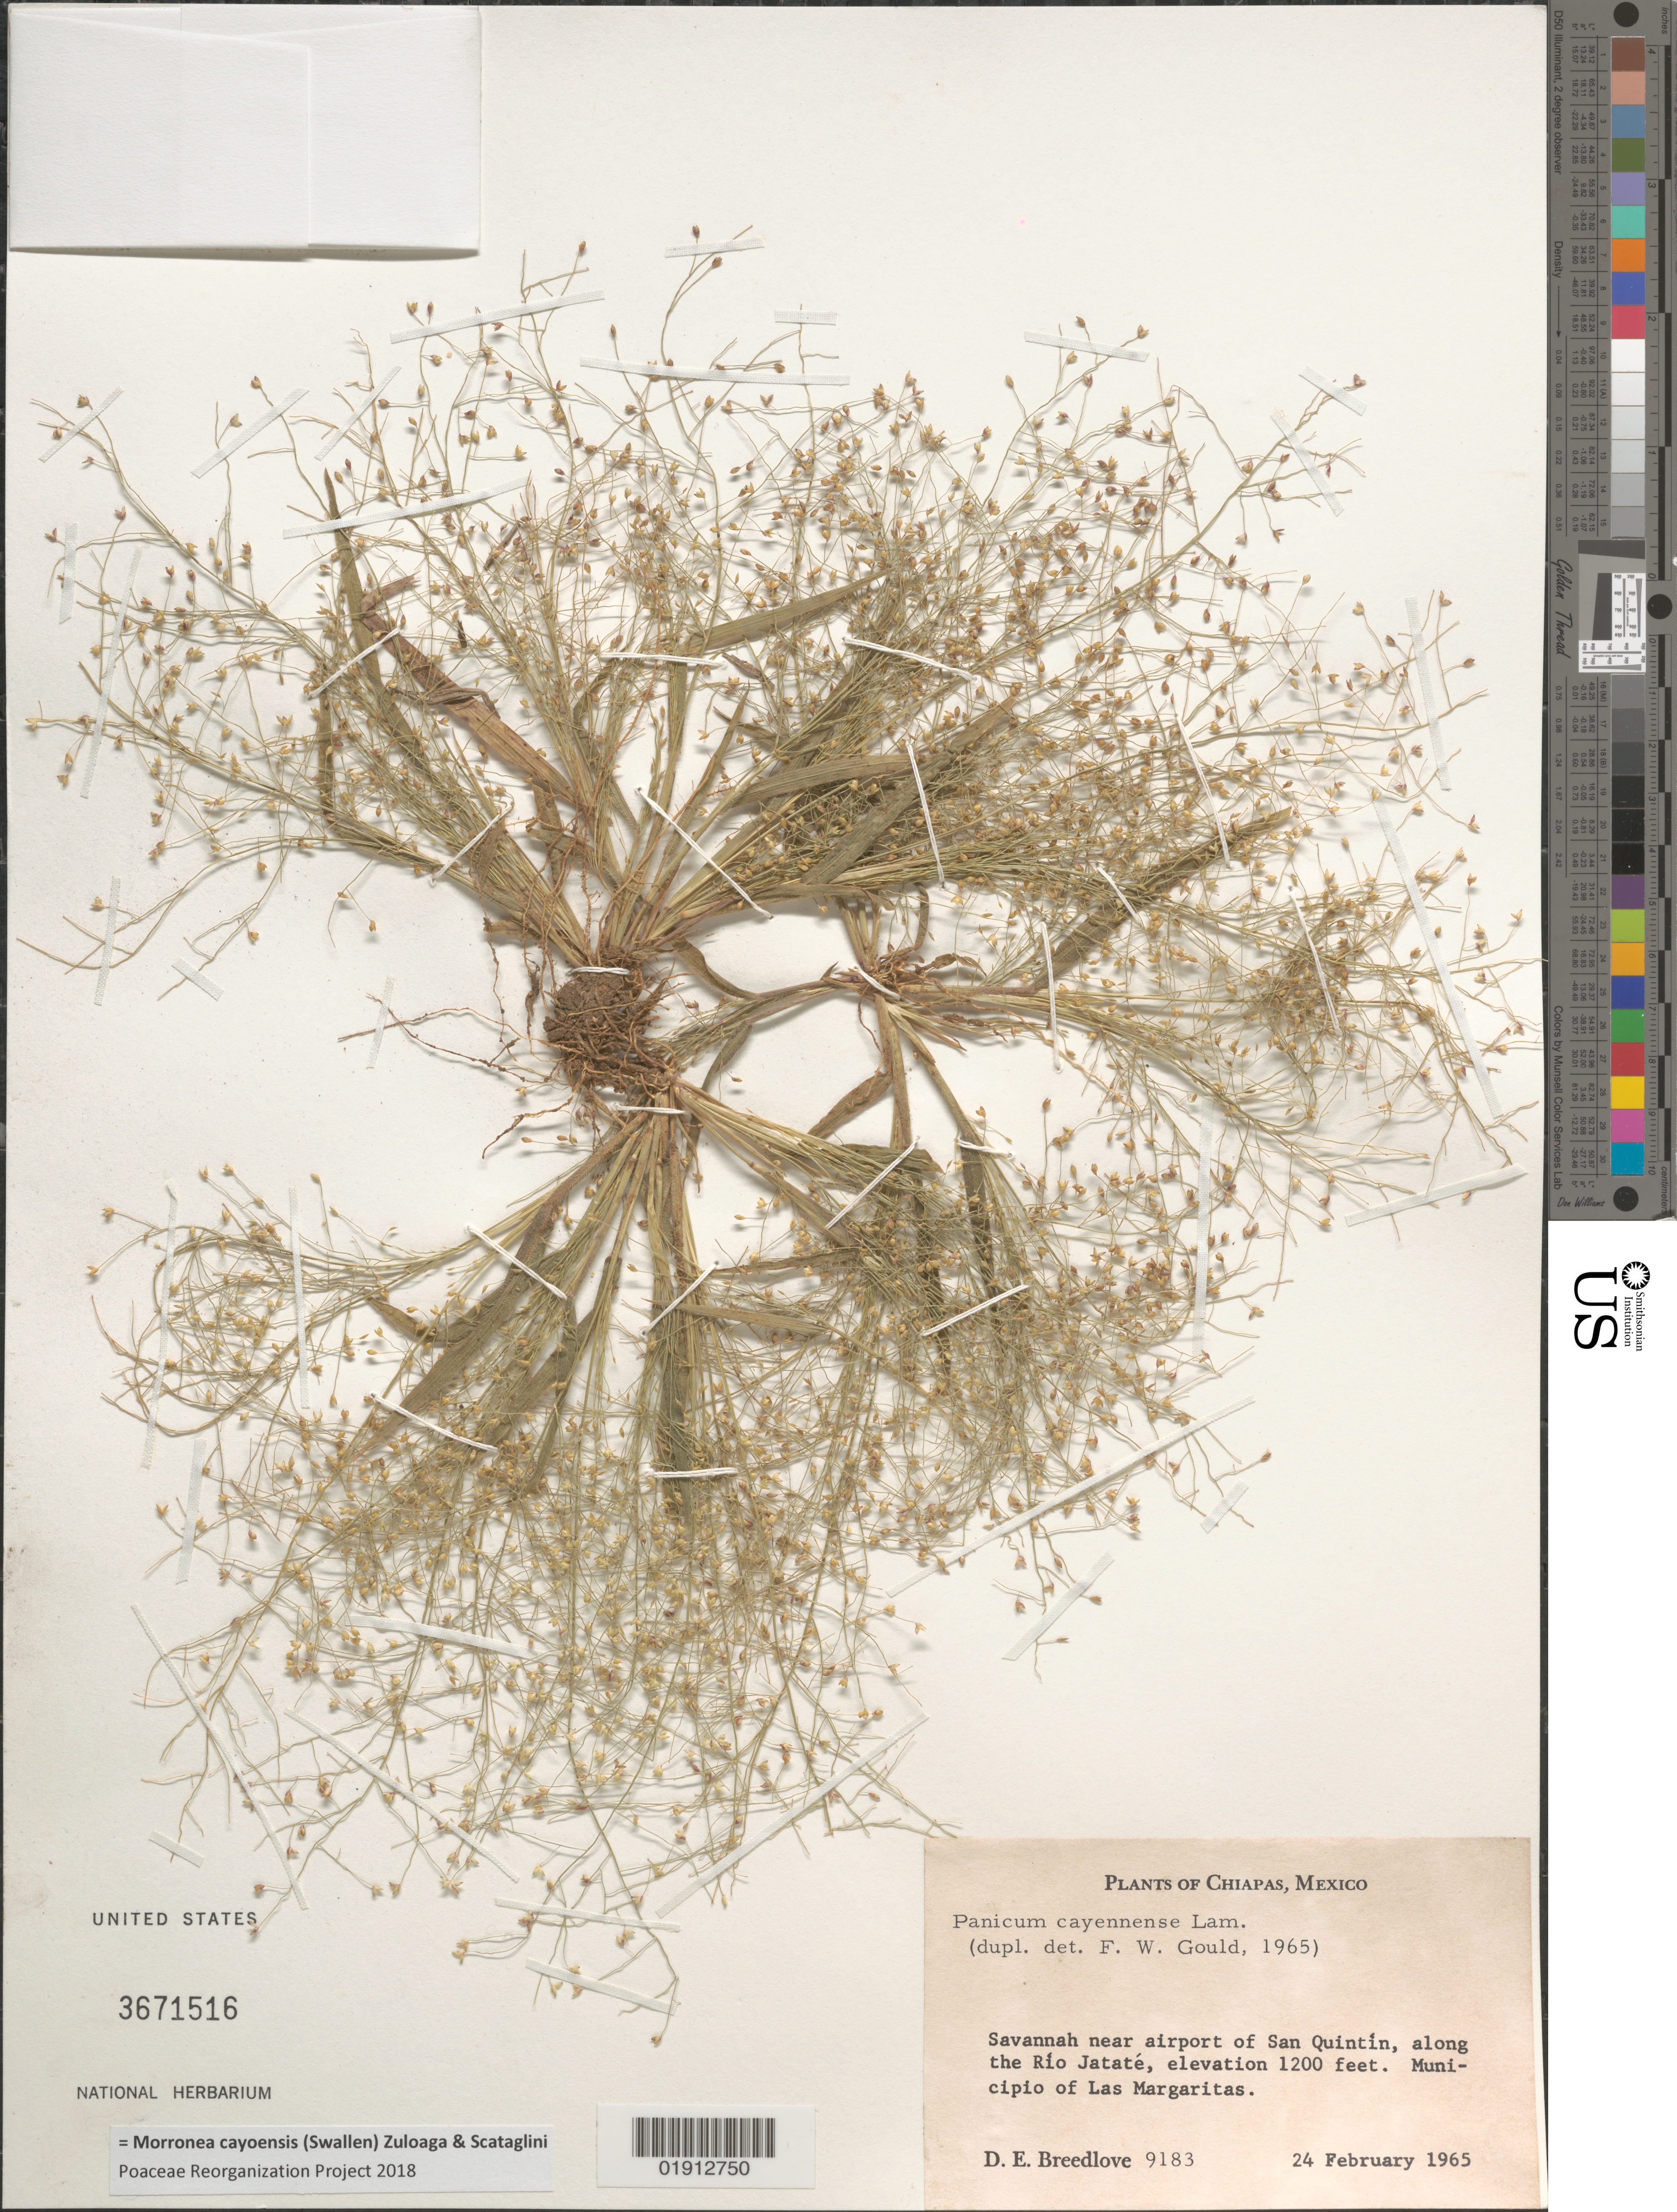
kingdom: Plantae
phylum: Tracheophyta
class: Liliopsida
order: Poales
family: Poaceae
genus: Morronea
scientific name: Morronea cayoensis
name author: (Swallen) Zuloaga & Scataglini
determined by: Poaceae Reorganization Project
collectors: D. E. Breedlove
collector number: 9183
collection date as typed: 24 February 1965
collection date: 1965-02-24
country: Mexico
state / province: Chiapas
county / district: Las Margaritas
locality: Near airport of San Quintin, along the Rio Jatate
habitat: Savannah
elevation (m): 366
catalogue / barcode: US 3671516